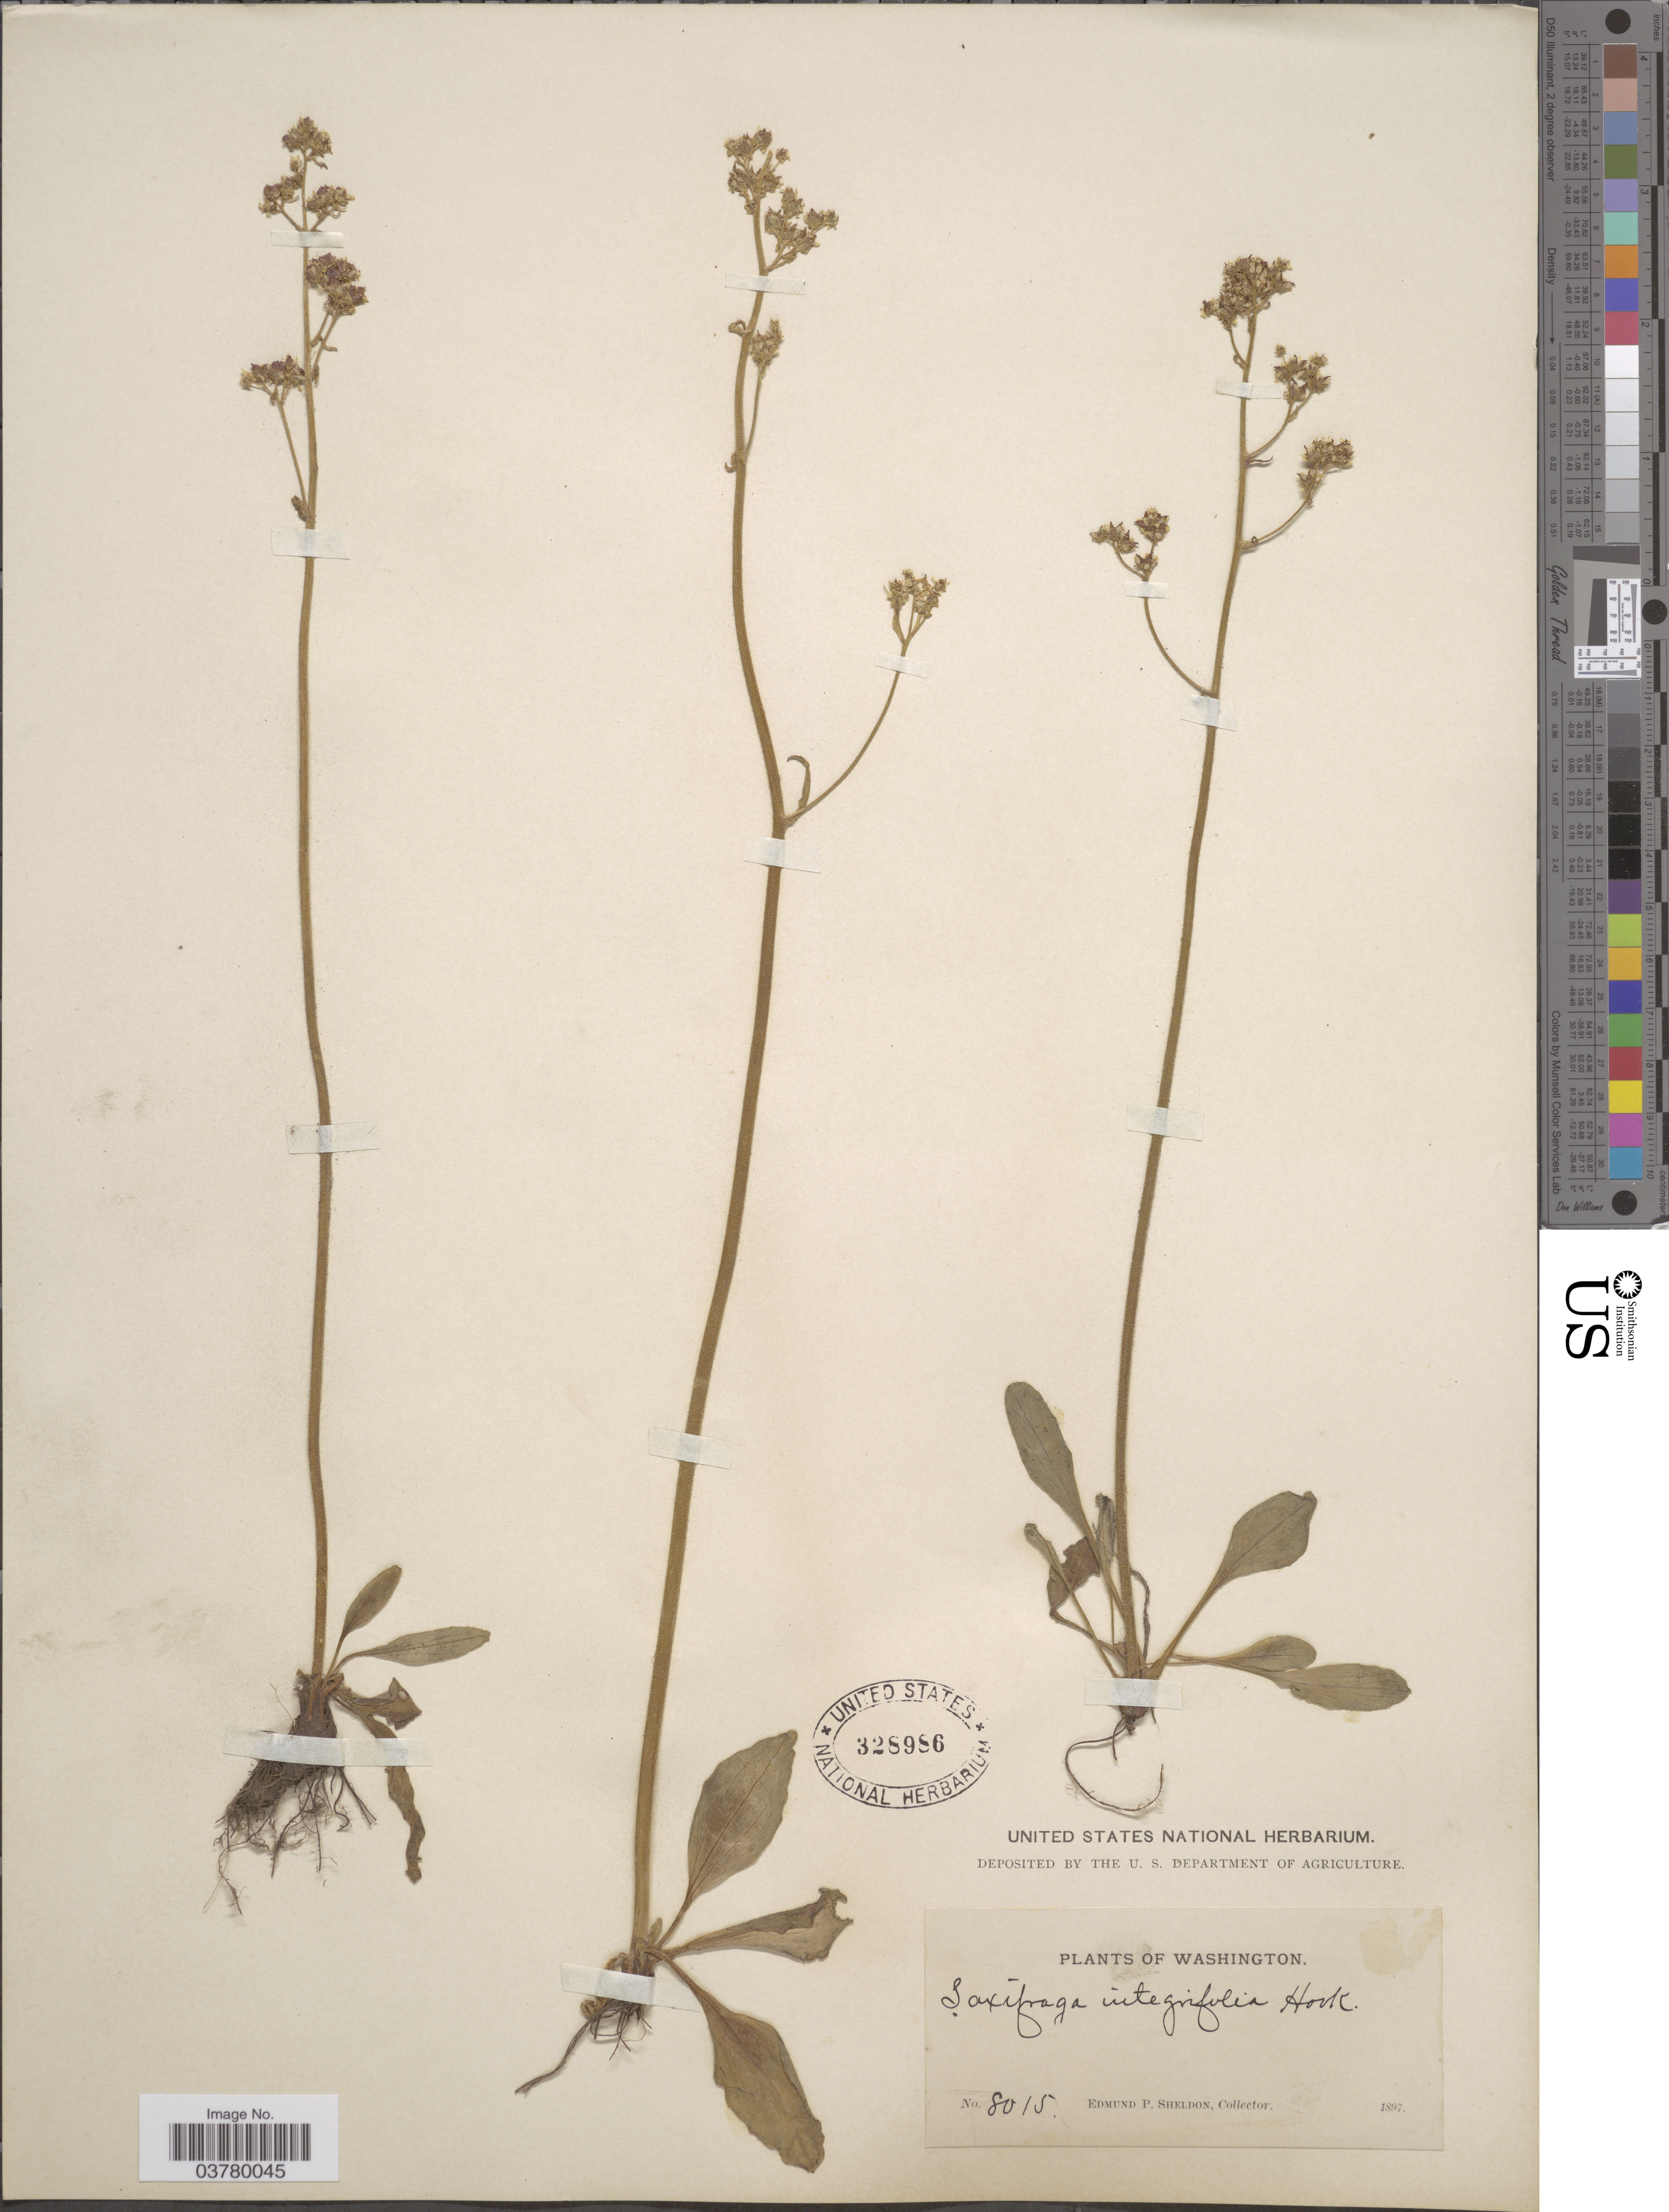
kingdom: Plantae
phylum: Tracheophyta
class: Magnoliopsida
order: Saxifragales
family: Saxifragaceae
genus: Micranthes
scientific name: Micranthes integrifolia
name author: (Hook.) Small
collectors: E. P. Sheldon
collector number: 8015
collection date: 1897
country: United States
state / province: Washington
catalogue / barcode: US 328986